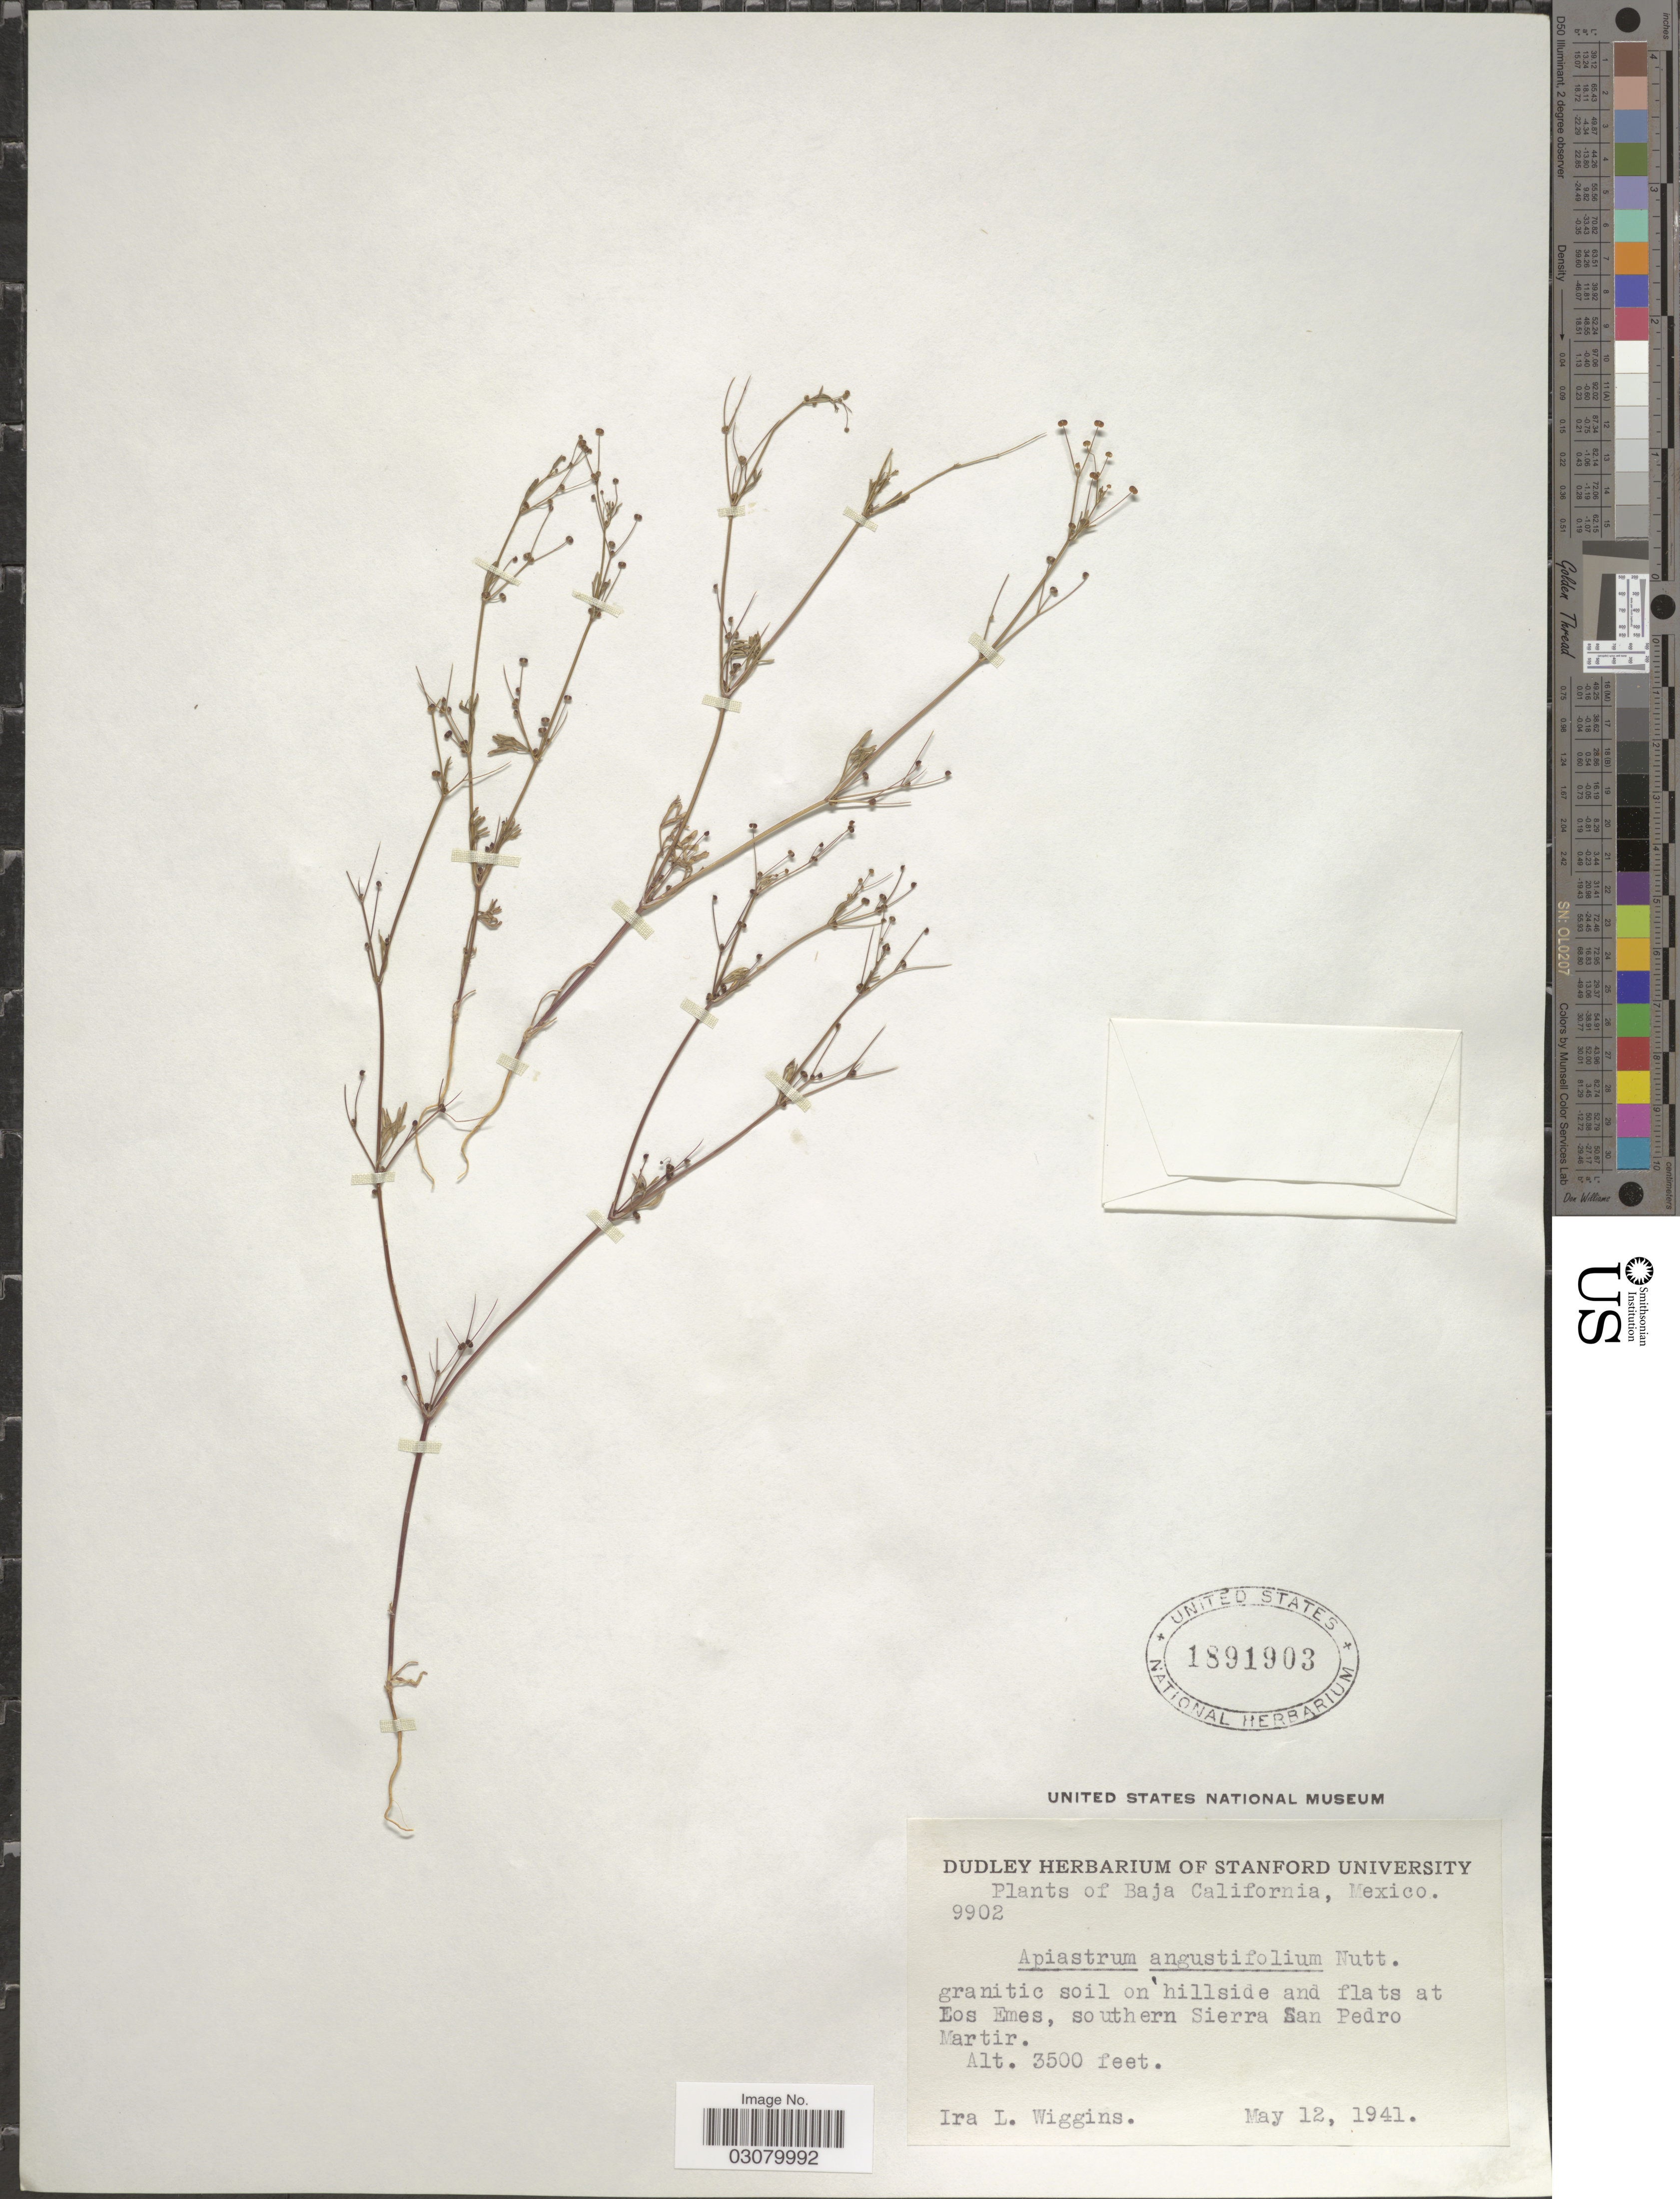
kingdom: Plantae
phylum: Tracheophyta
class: Magnoliopsida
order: Apiales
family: Apiaceae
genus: Apiastrum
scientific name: Apiastrum angustifolium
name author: Nutt.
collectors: I. L. Wiggins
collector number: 9902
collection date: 1941-05-12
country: Mexico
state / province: Baja California Norte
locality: On hillside and flats at Eos Emes, southern Sierra San Pedro Martir.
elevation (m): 1067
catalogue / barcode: US 1891903